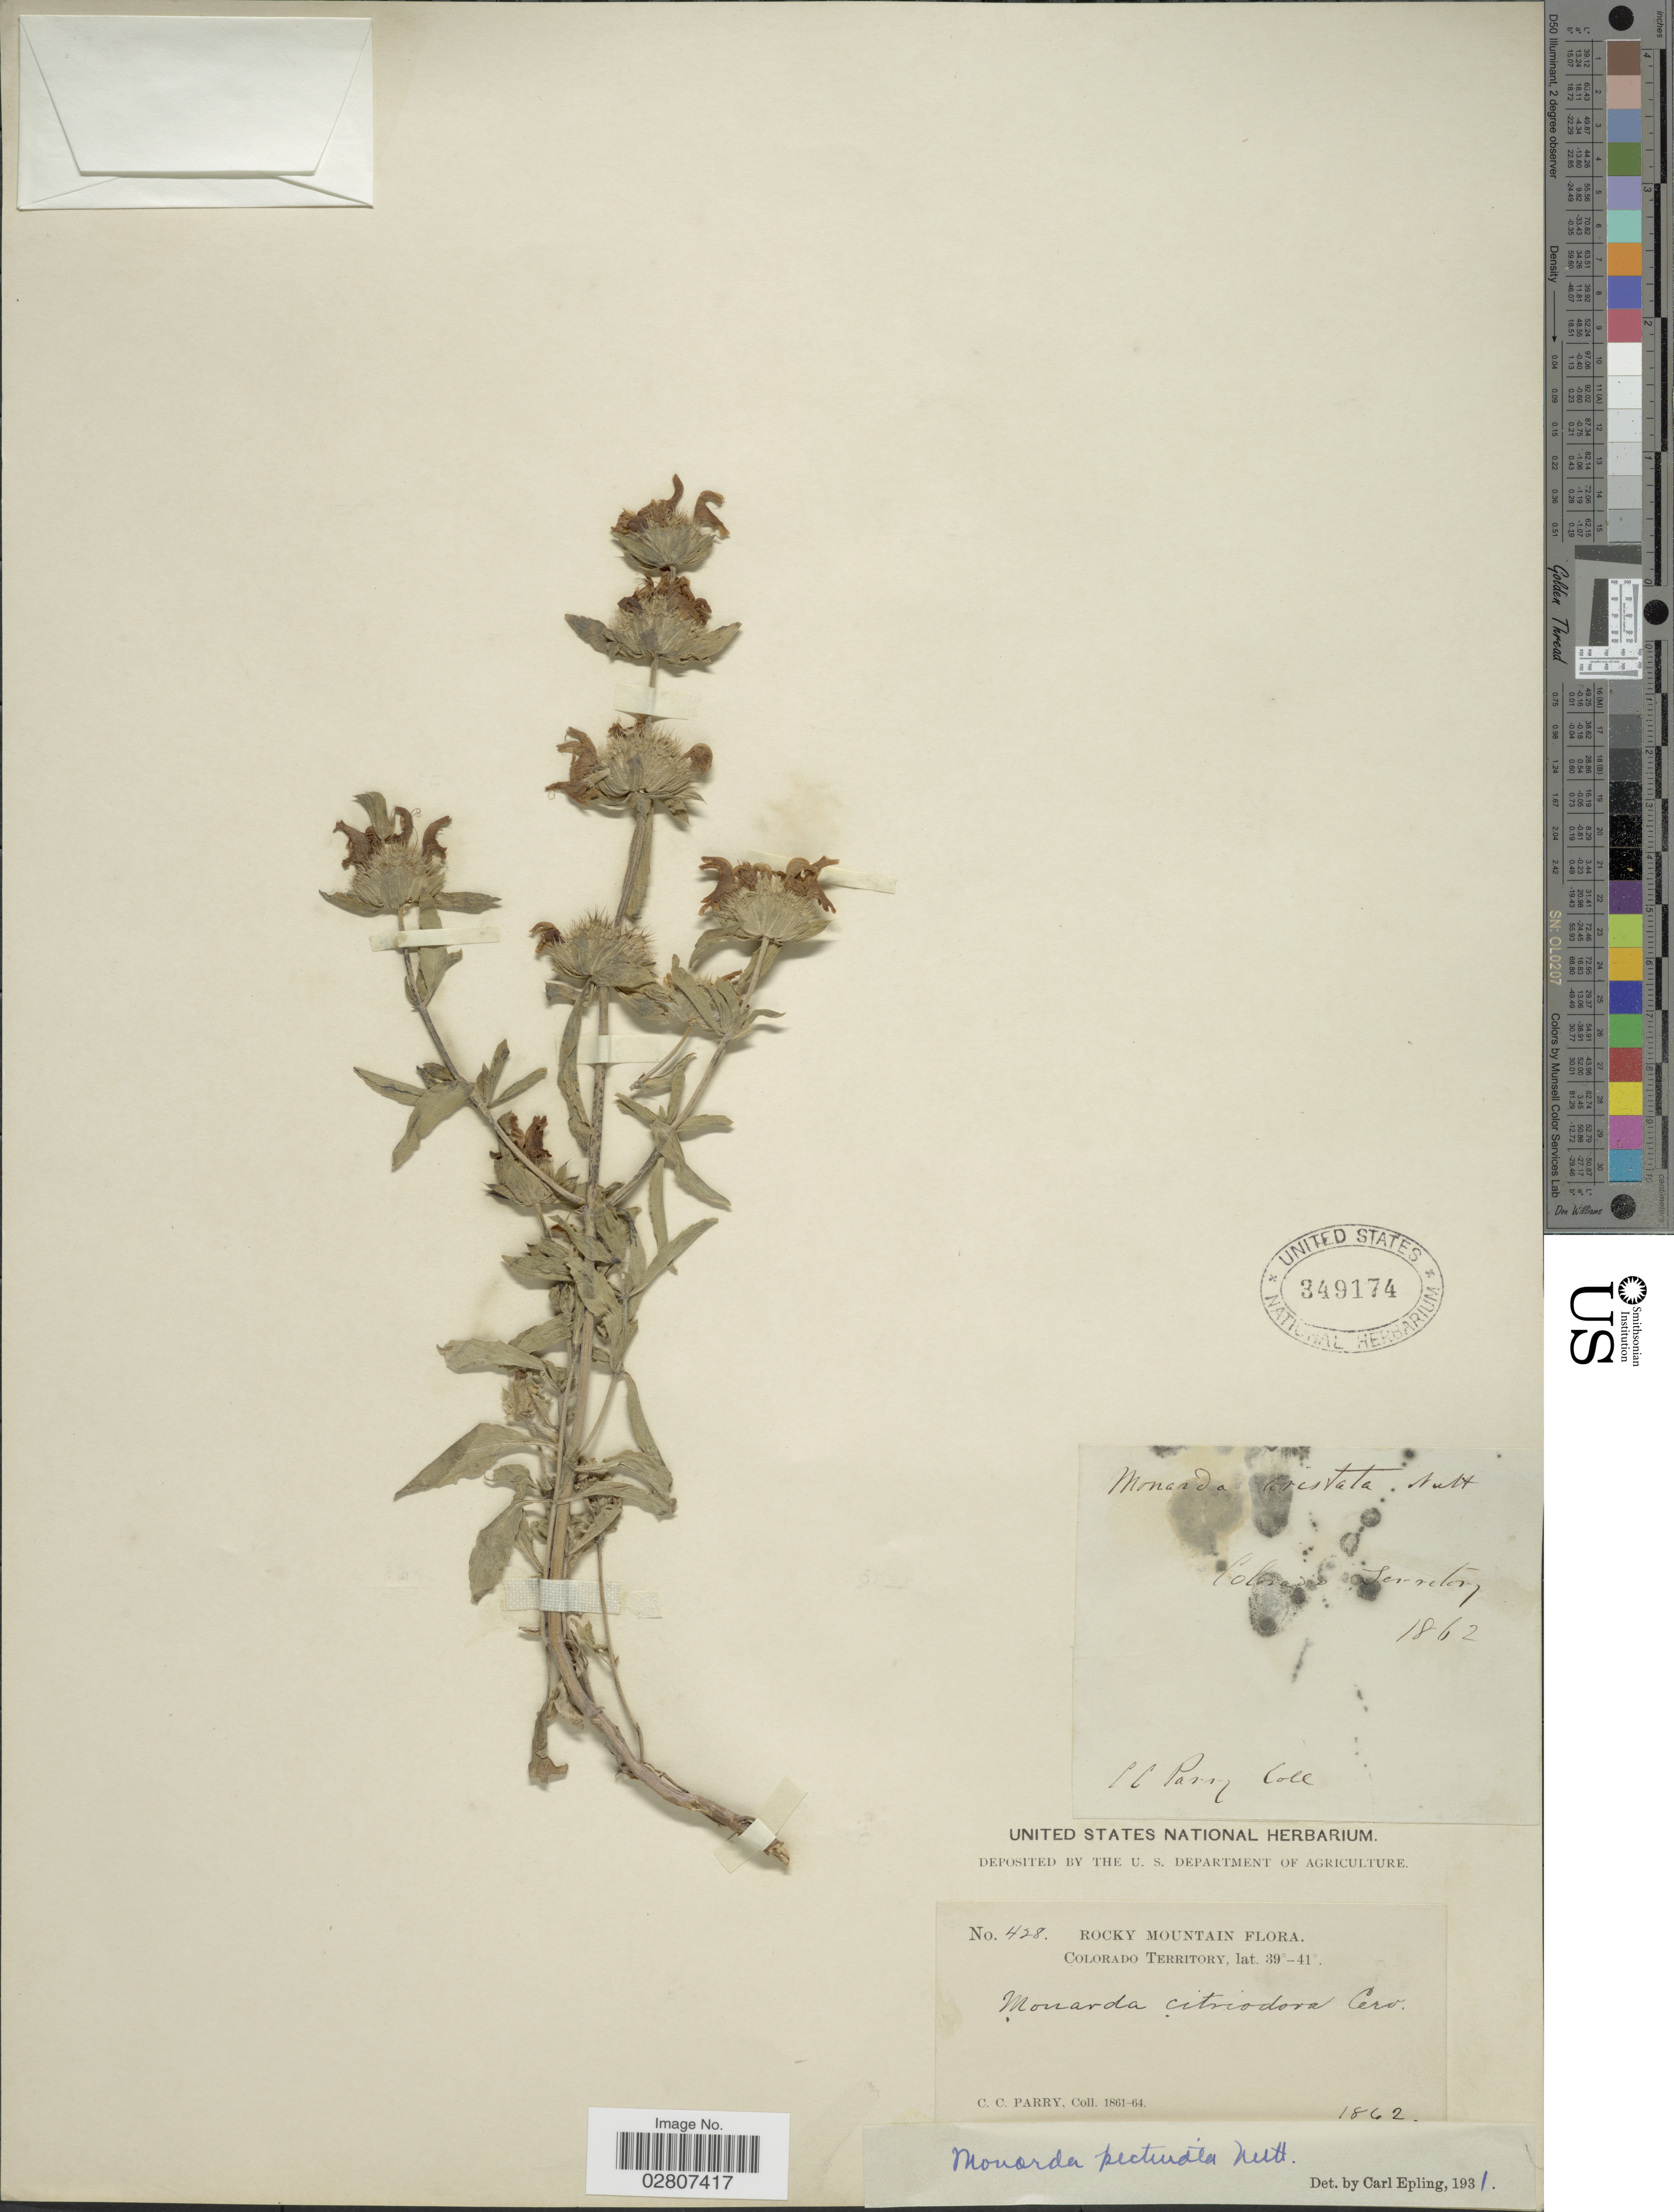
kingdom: Plantae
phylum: Tracheophyta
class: Magnoliopsida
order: Lamiales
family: Lamiaceae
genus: Monarda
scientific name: Monarda pectinata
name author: Nutt.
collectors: C. C. Parry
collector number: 428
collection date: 1862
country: United States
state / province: Colorado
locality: Rocky Mountain. Colorado Territory.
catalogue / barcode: US 349174